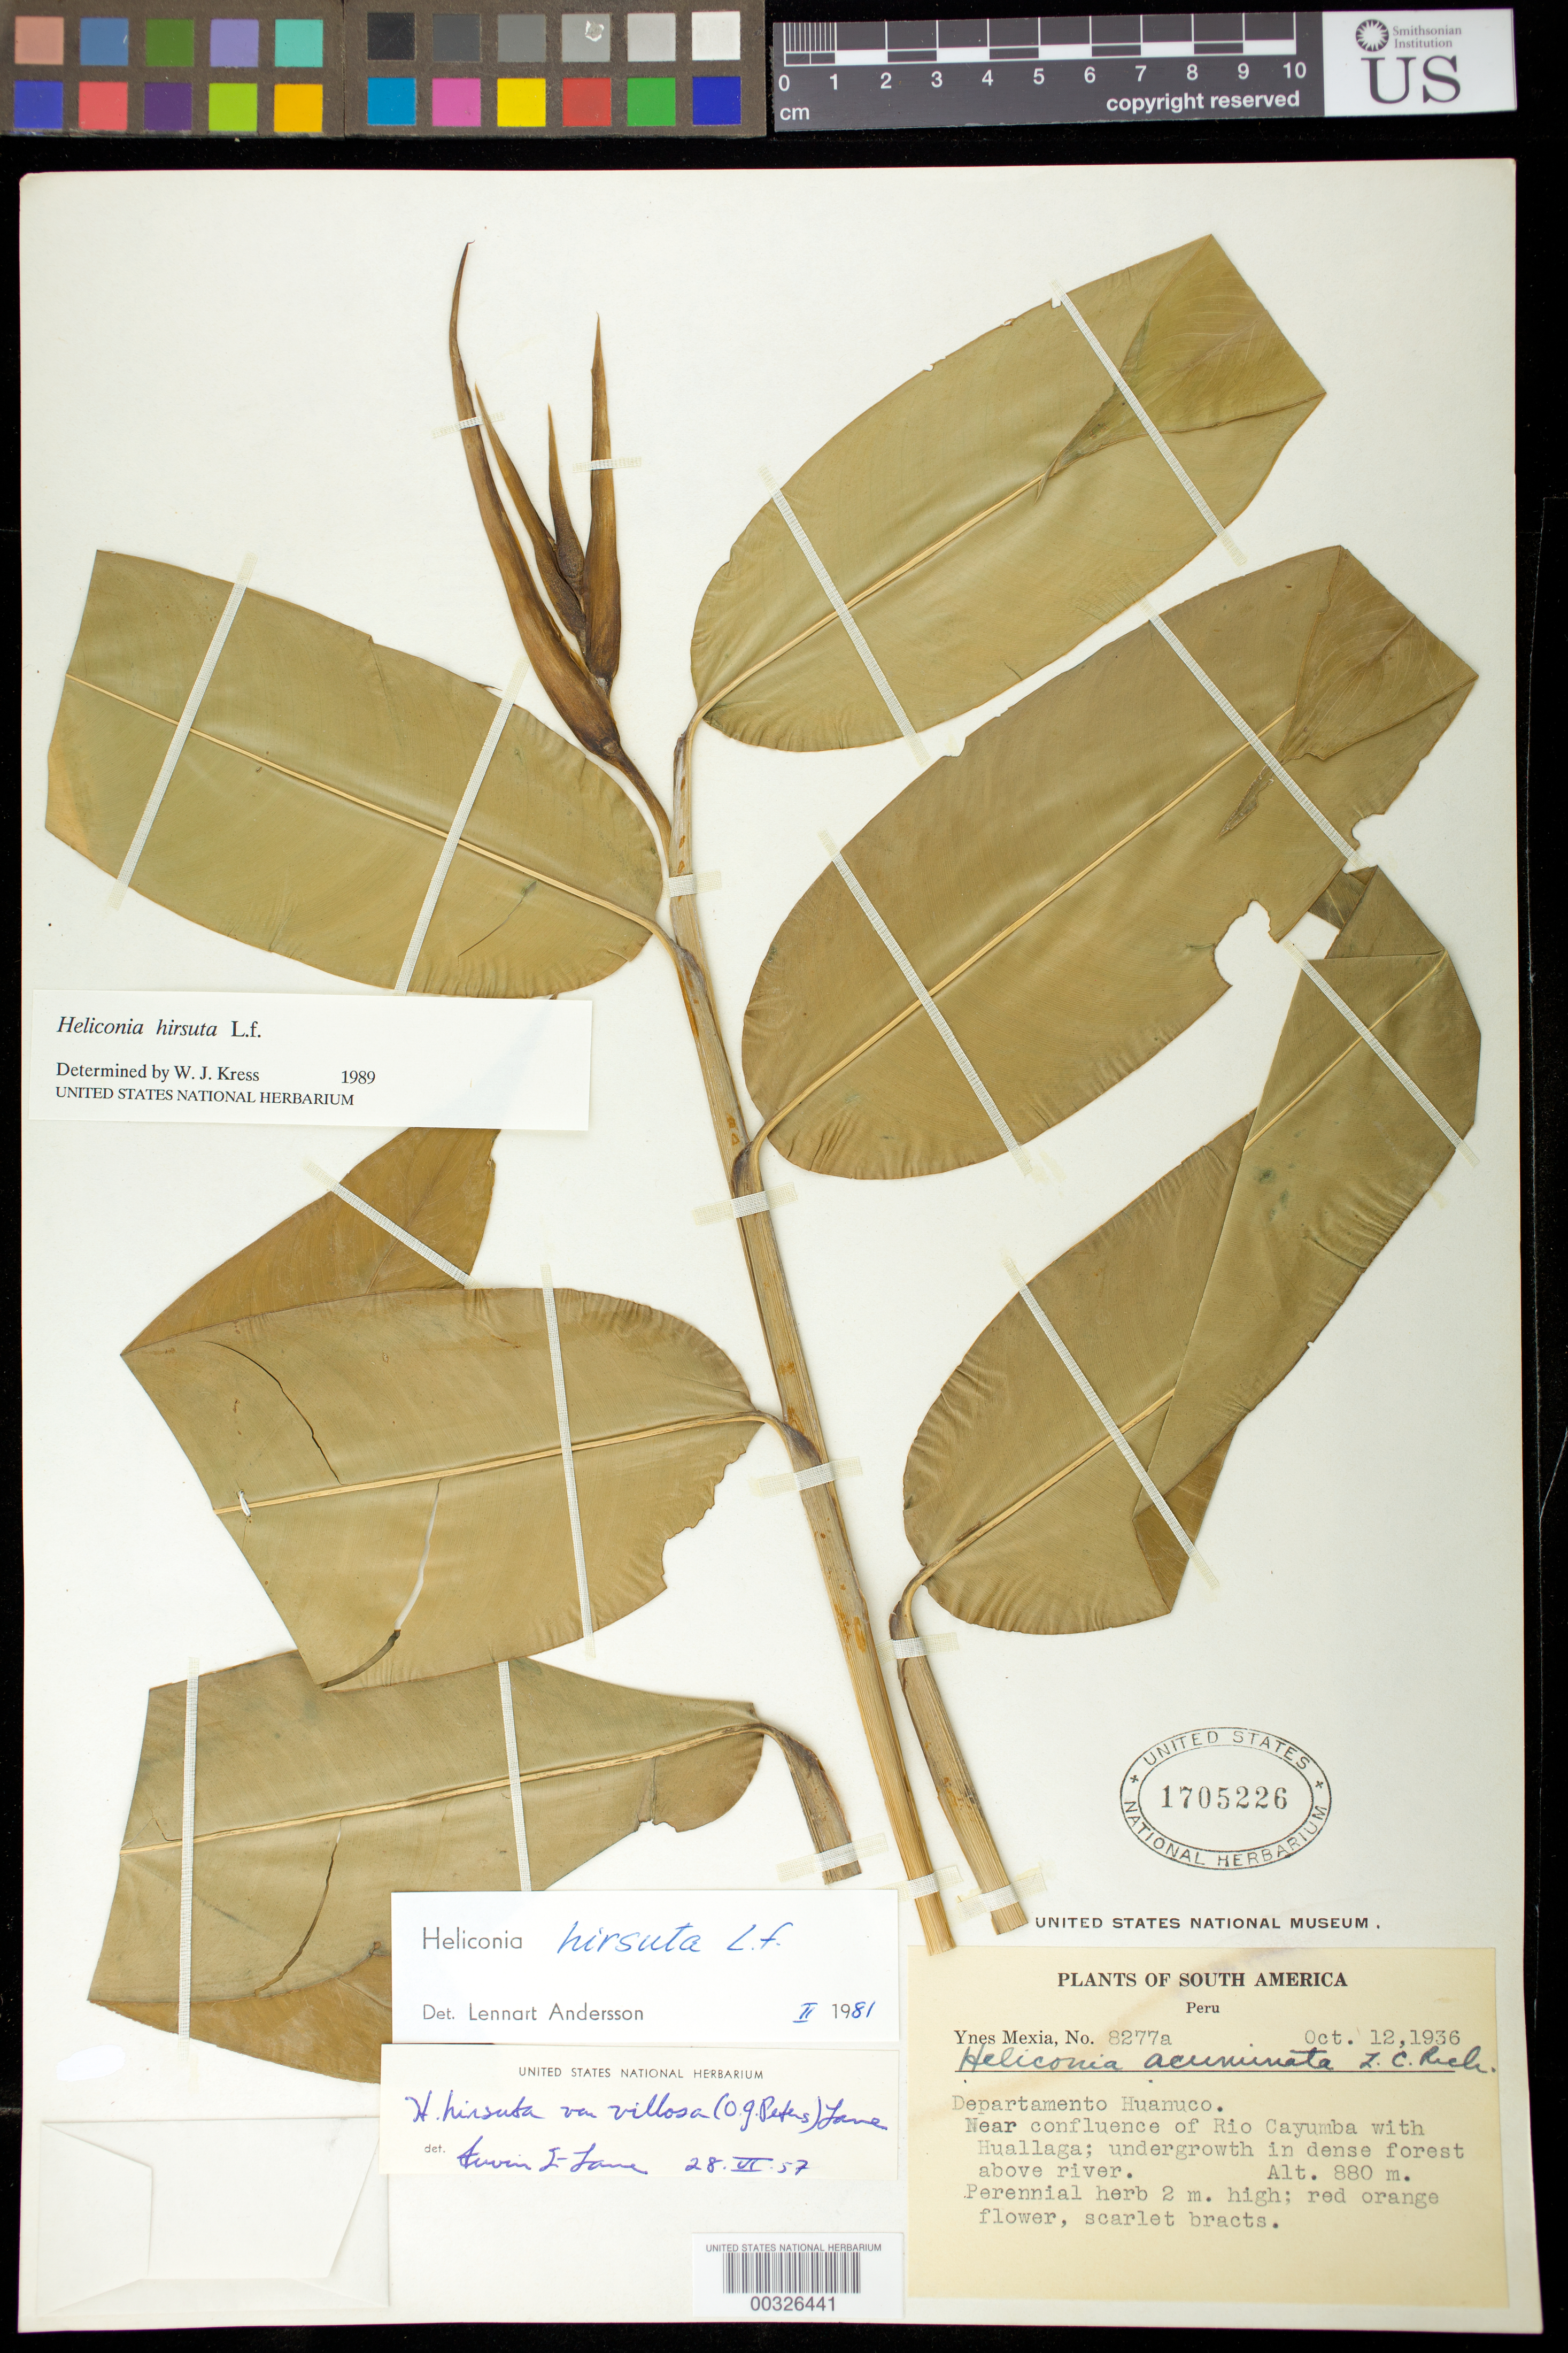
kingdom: Plantae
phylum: Tracheophyta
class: Liliopsida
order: Zingiberales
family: Heliconiaceae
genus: Heliconia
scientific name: Heliconia hirsuta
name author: L. f.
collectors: Y. Mexia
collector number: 8277a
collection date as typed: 12 Oct 1936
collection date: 1936-10-12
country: Peru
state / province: Huánuco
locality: near confluence of Río Cayumba with Huallaga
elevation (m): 880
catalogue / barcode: US 1705226